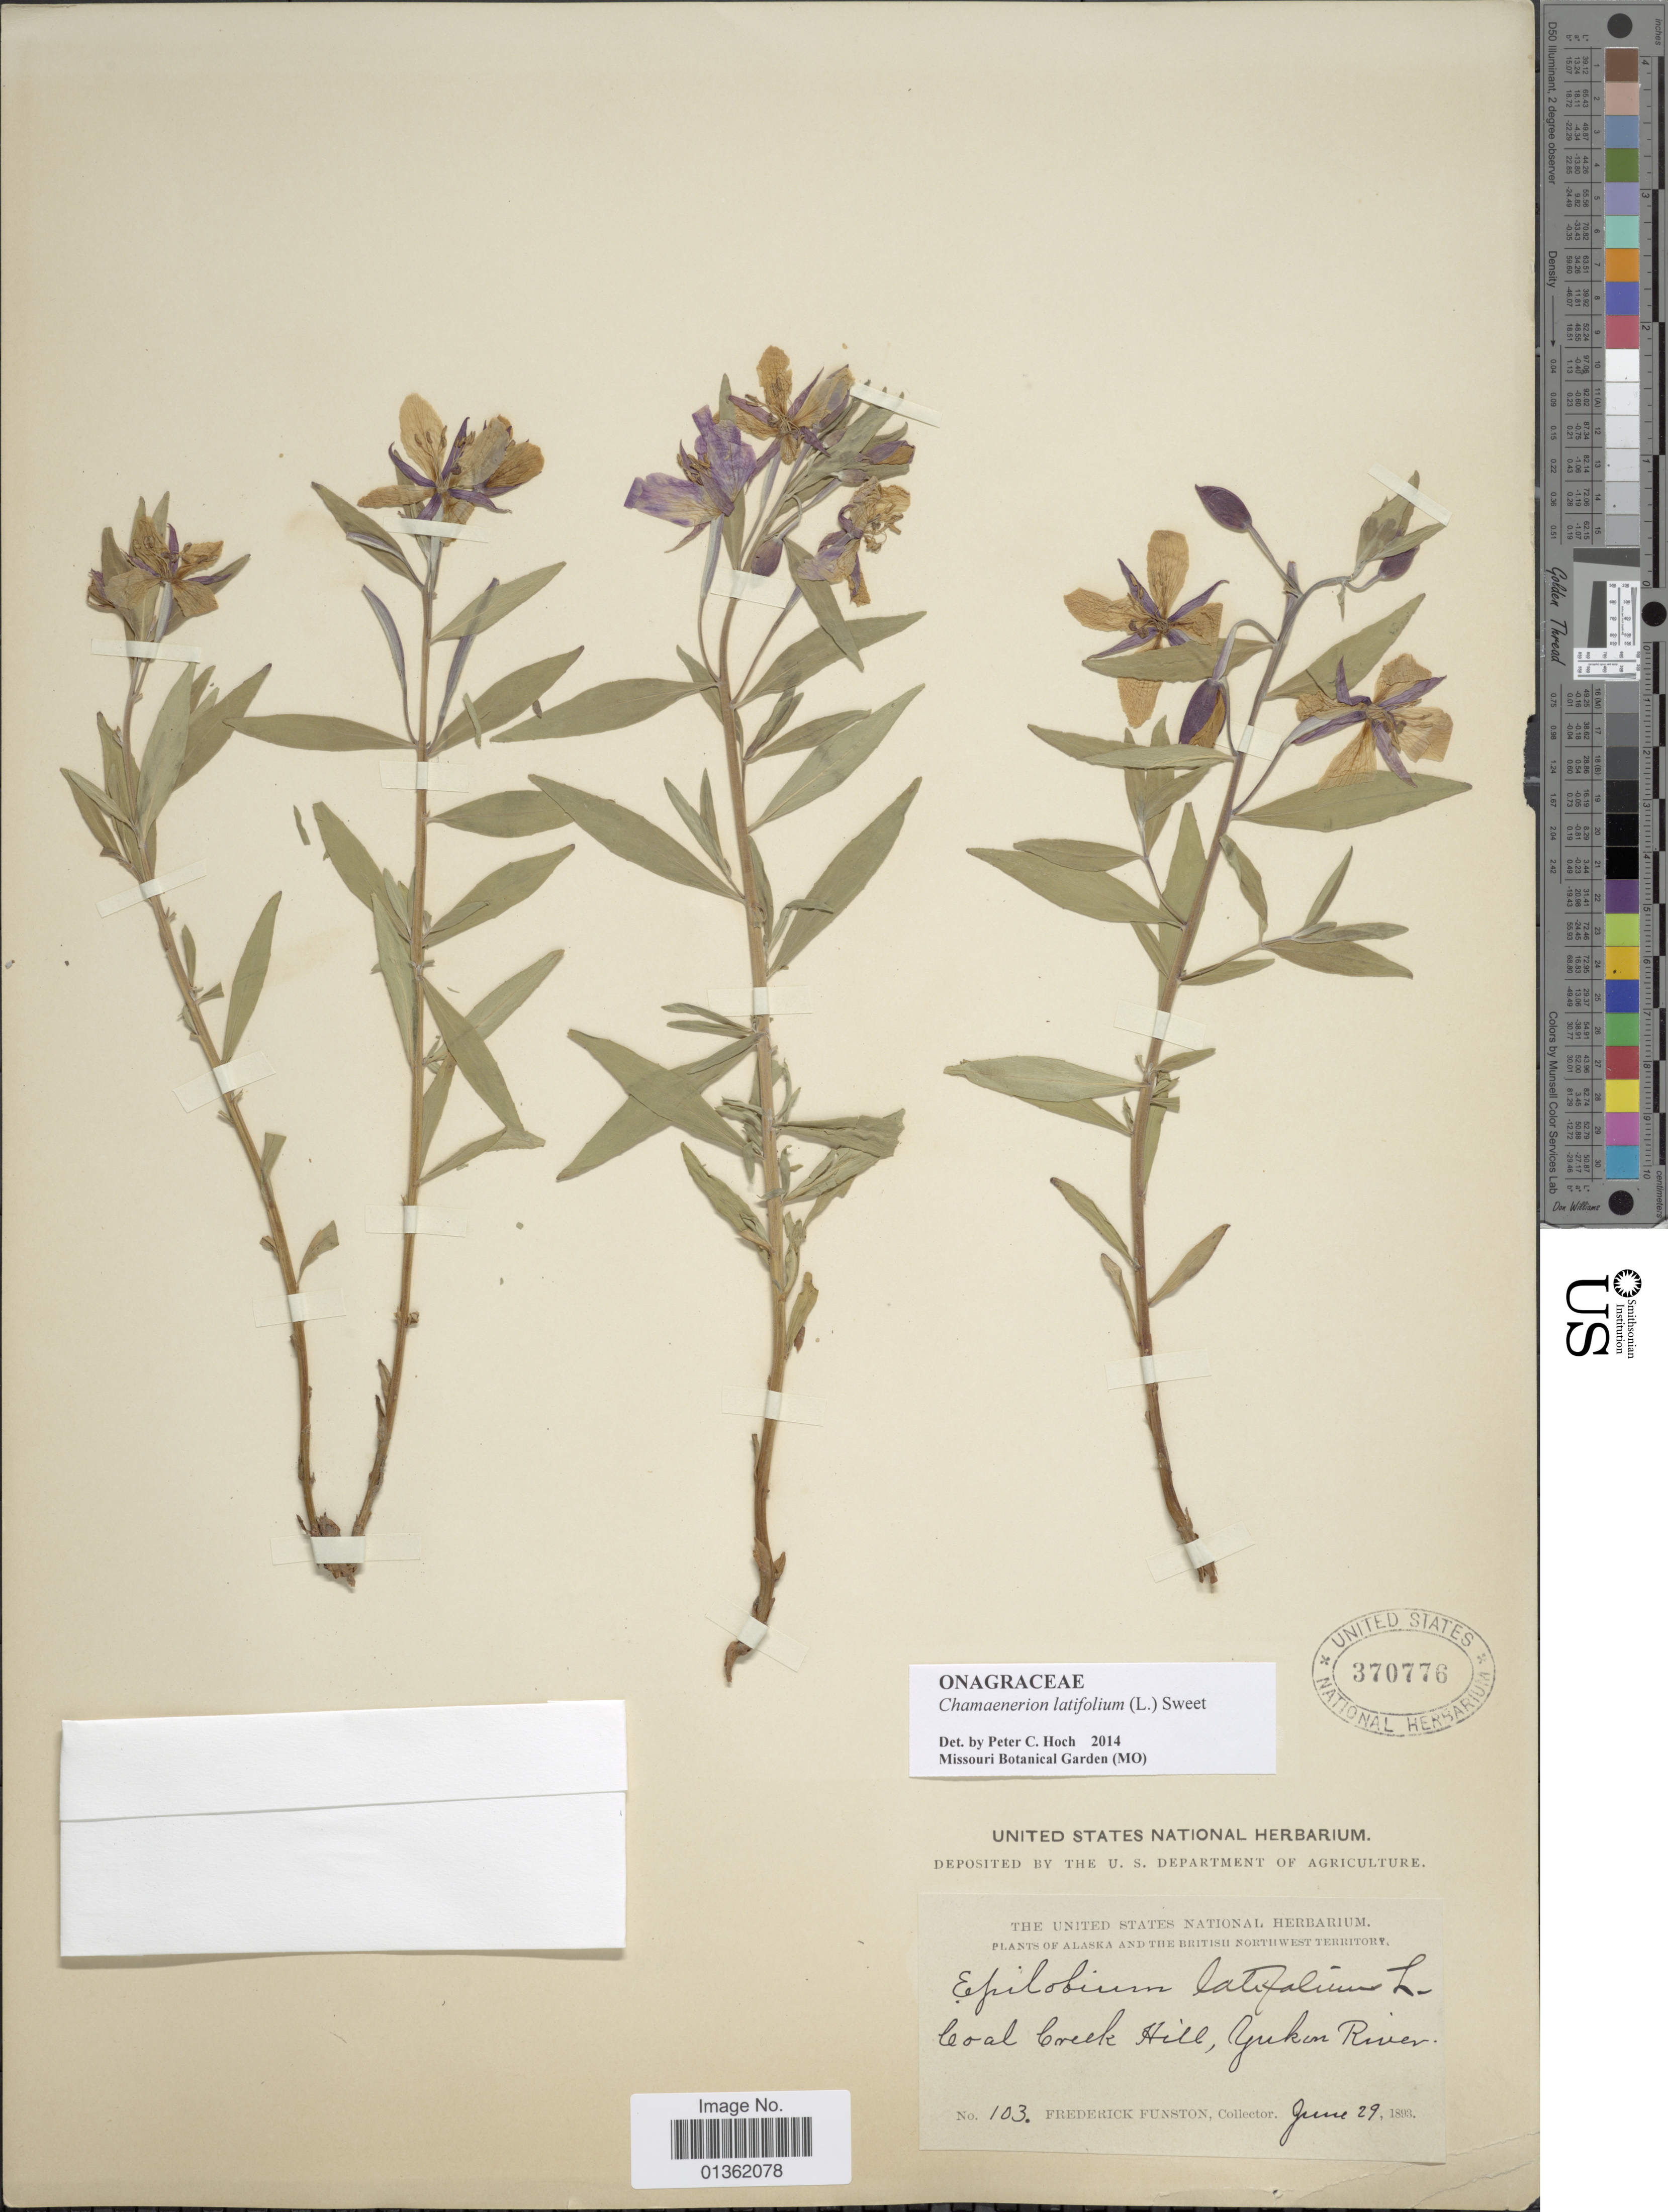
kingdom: Plantae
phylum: Tracheophyta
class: Magnoliopsida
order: Myrtales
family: Onagraceae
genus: Chamaenerion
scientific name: Chamaenerion latifolium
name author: (L.) Th. Fr. & Lange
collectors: F. Funston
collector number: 103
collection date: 1893-06-29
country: United States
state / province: Alaska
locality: British Northwst Territory. Coal Creek Hill, Yukon River.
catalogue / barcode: US 370776